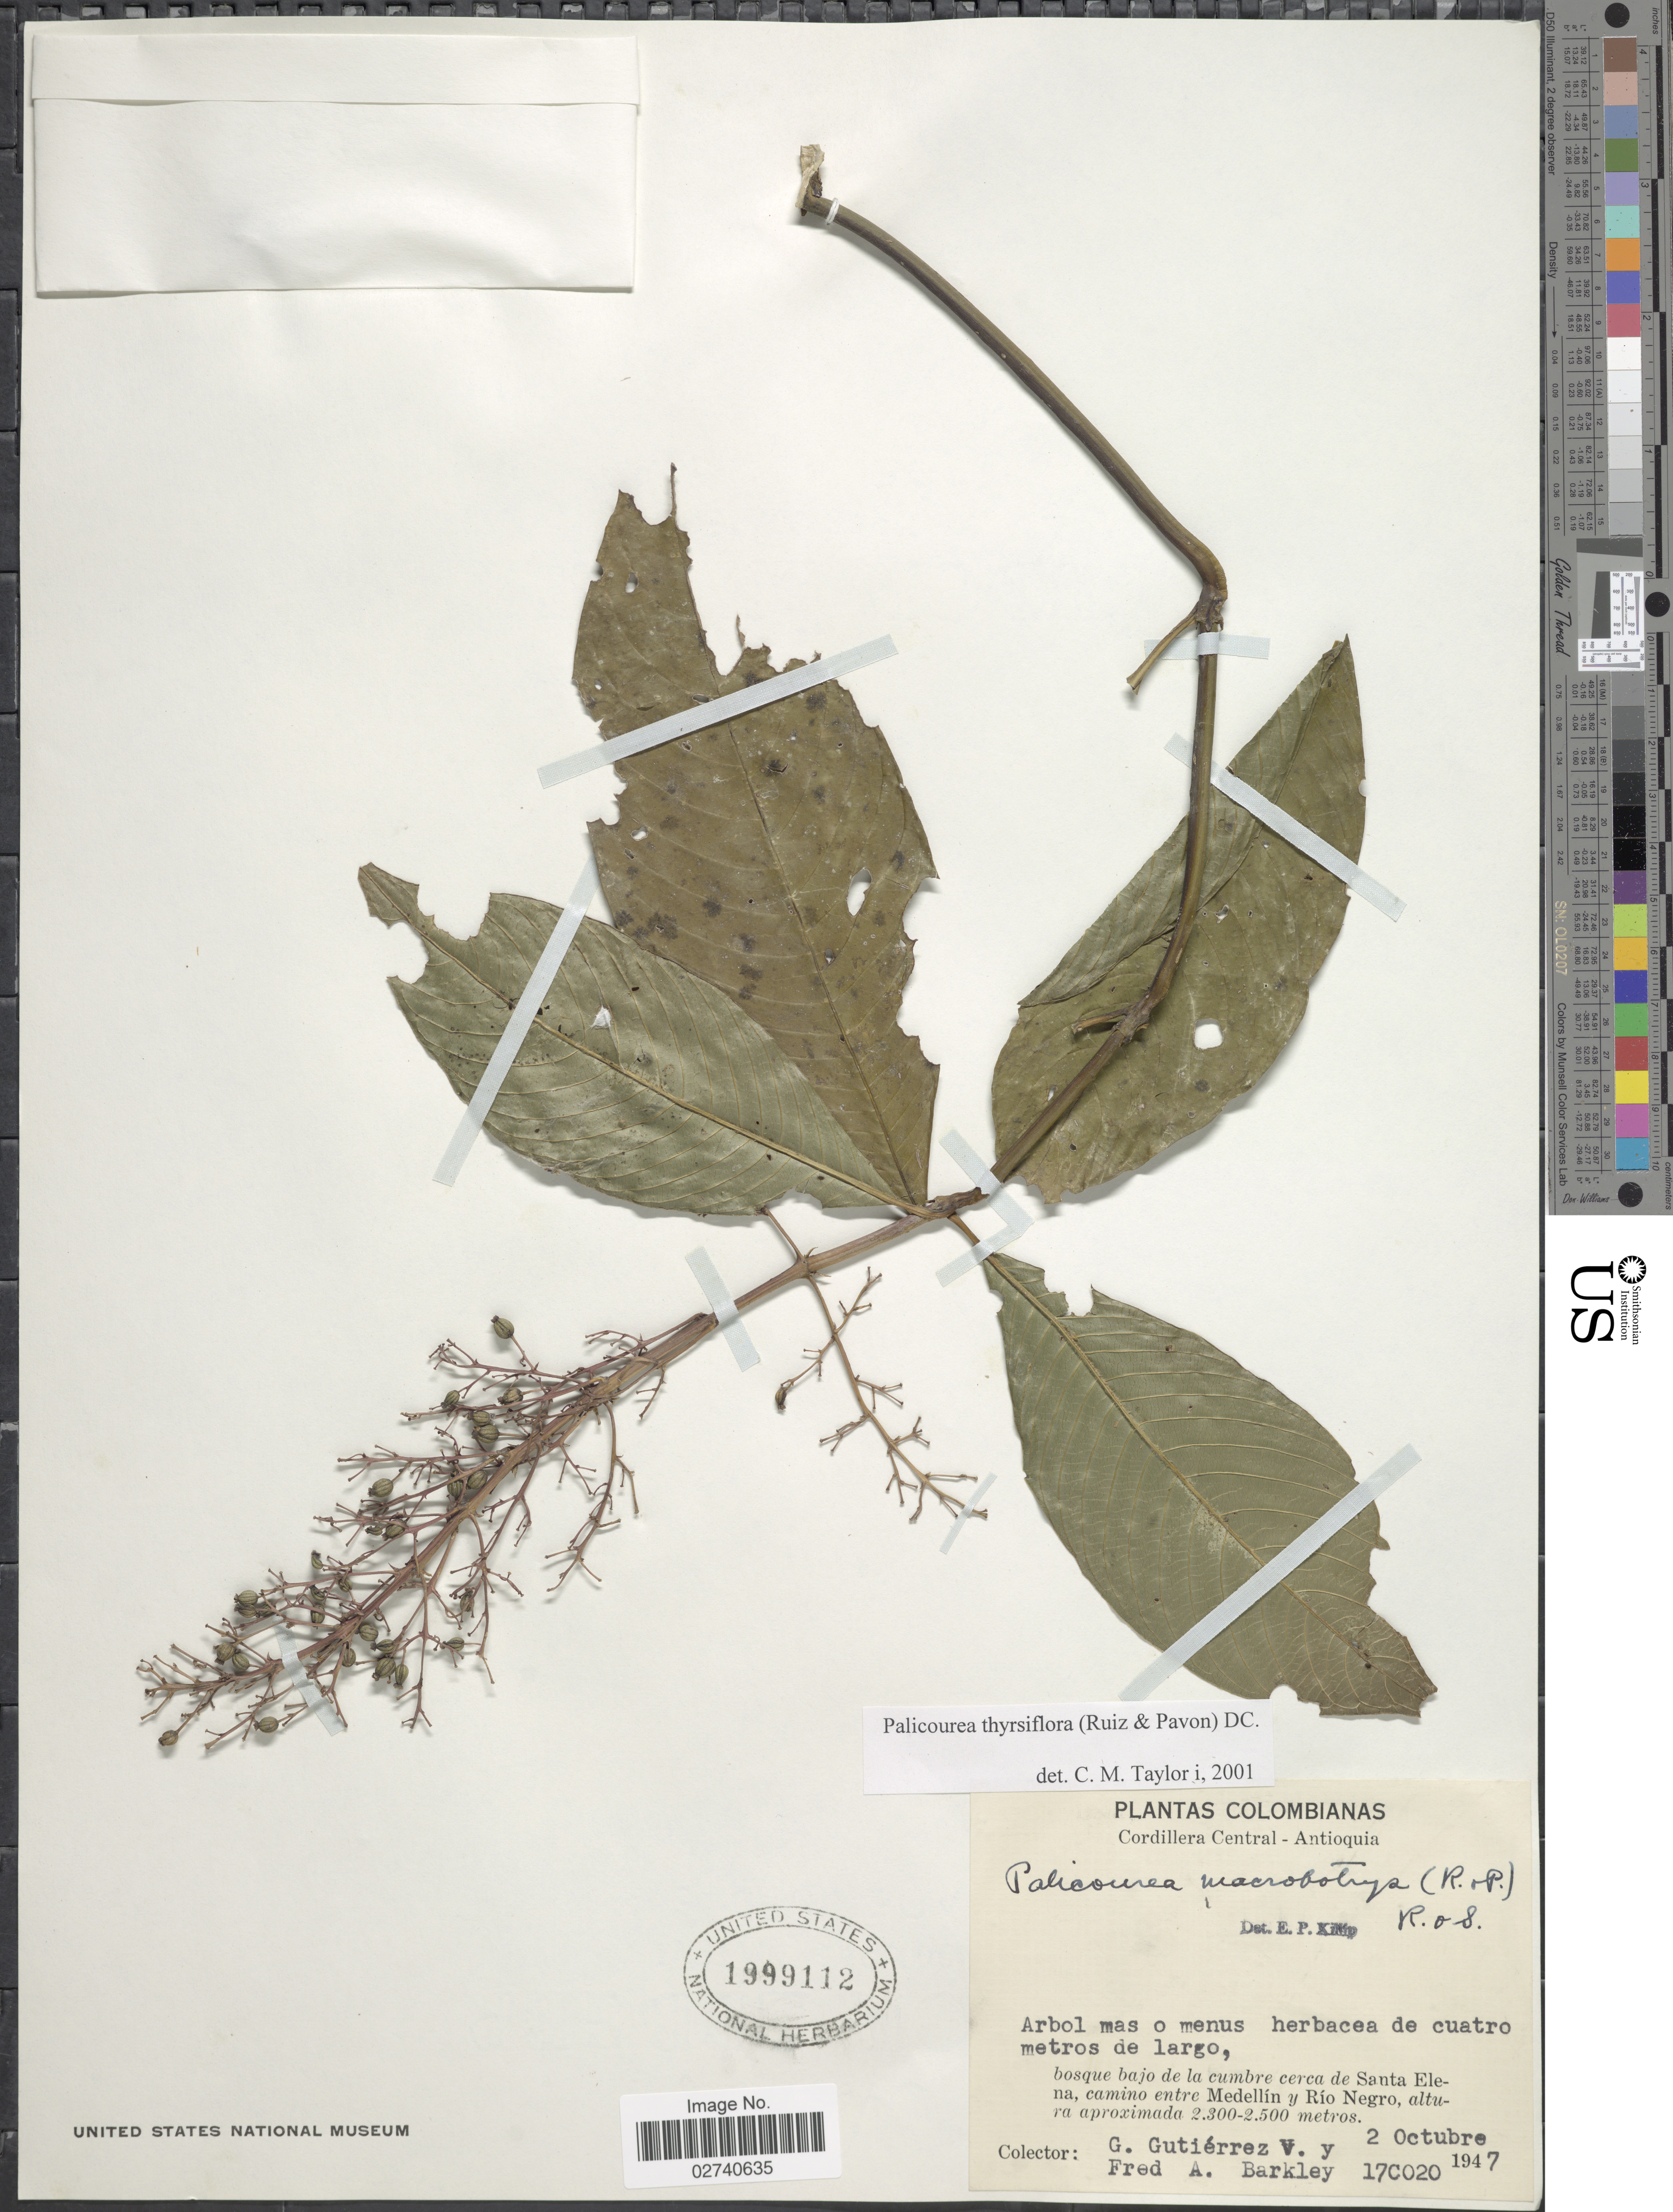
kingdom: Plantae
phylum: Tracheophyta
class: Magnoliopsida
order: Gentianales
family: Rubiaceae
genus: Palicourea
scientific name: Palicourea thyrsiflora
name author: (Ruiz & Pav.) DC.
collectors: G. Gutiérrez V. & F. A. Barkley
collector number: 17C020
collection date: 1947-10-02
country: Colombia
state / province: Antioquia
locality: Cordillera Central. Bosque bajo de la cumbre cerca de Santa Elena, camino entre Medellin y Rio Negro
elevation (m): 2300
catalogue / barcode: US 1999112